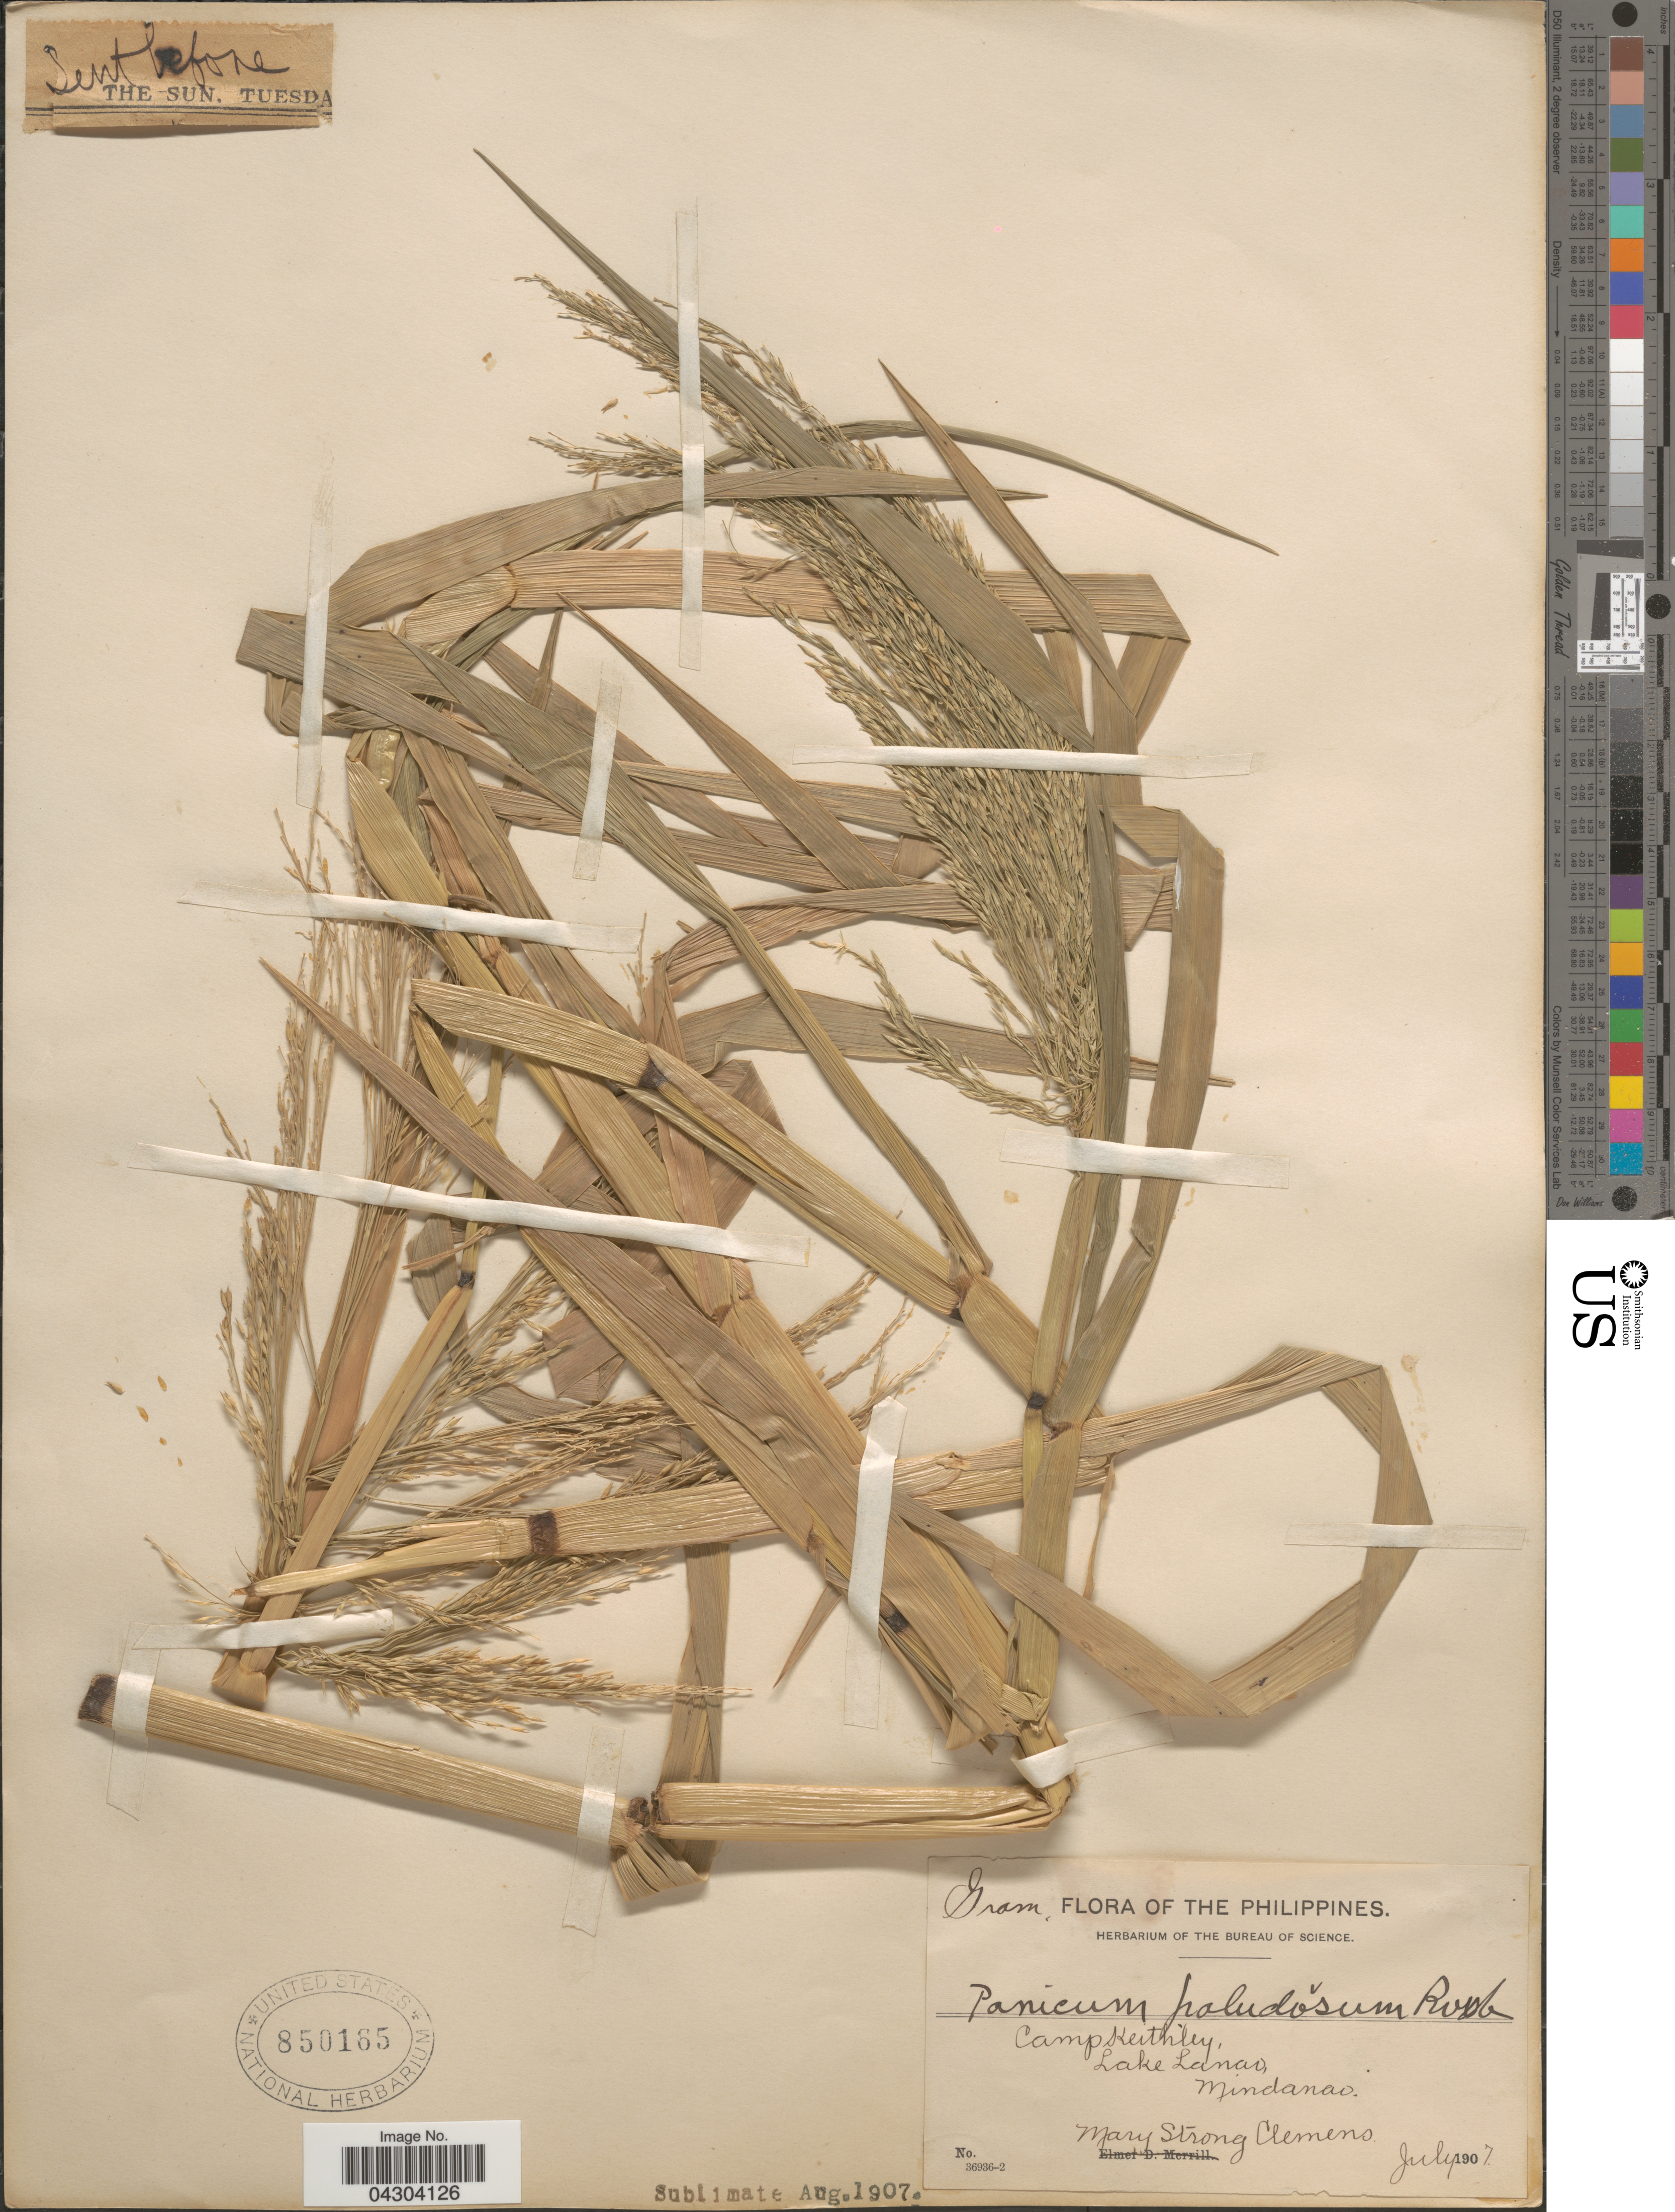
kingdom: Plantae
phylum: Tracheophyta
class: Liliopsida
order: Poales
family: Poaceae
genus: Panicum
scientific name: Panicum paludosum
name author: Roxb.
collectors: M. S. Clemens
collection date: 1907-07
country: Philippines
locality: Camp Keithley, Lake Lanao, Mindanao.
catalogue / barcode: US 850165